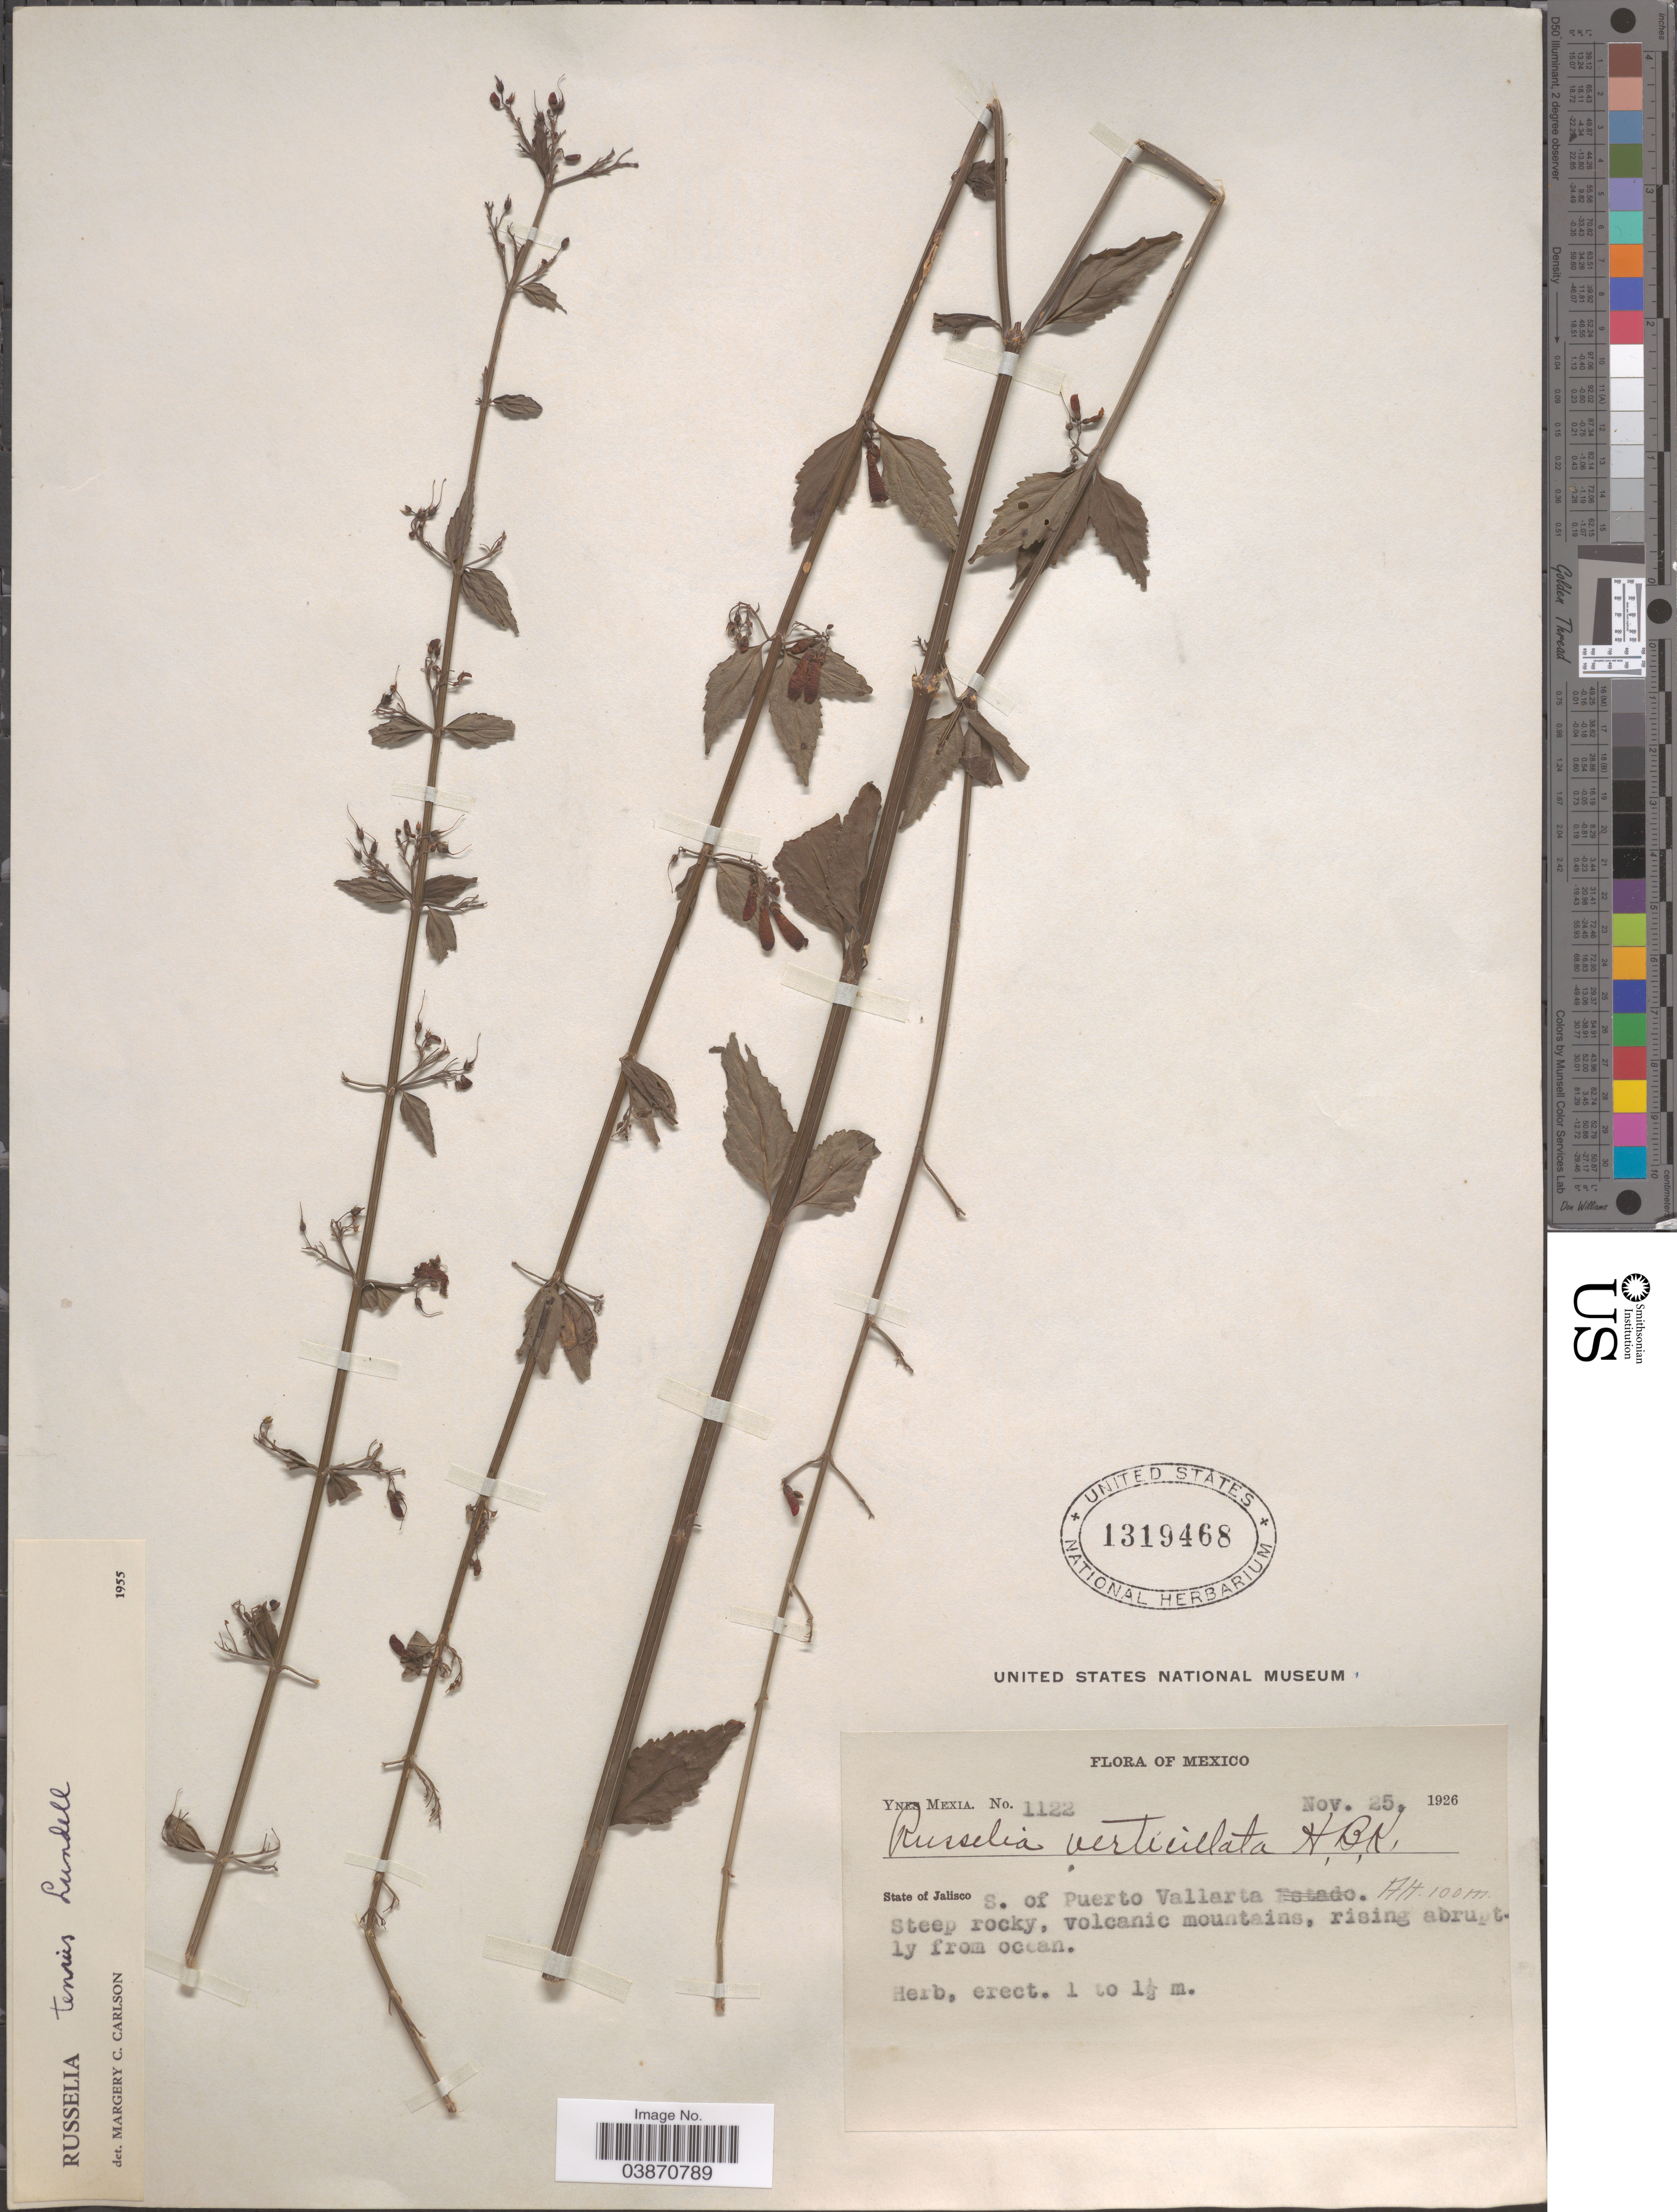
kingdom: Plantae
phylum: Tracheophyta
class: Magnoliopsida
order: Lamiales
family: Plantaginaceae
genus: Russelia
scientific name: Russelia tenuis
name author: Lundell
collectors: Y. Mexia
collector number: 1122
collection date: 1926-11-25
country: Mexico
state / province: Jalisco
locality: S. of Puerto Vallarta.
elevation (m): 100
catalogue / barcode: US 1319468